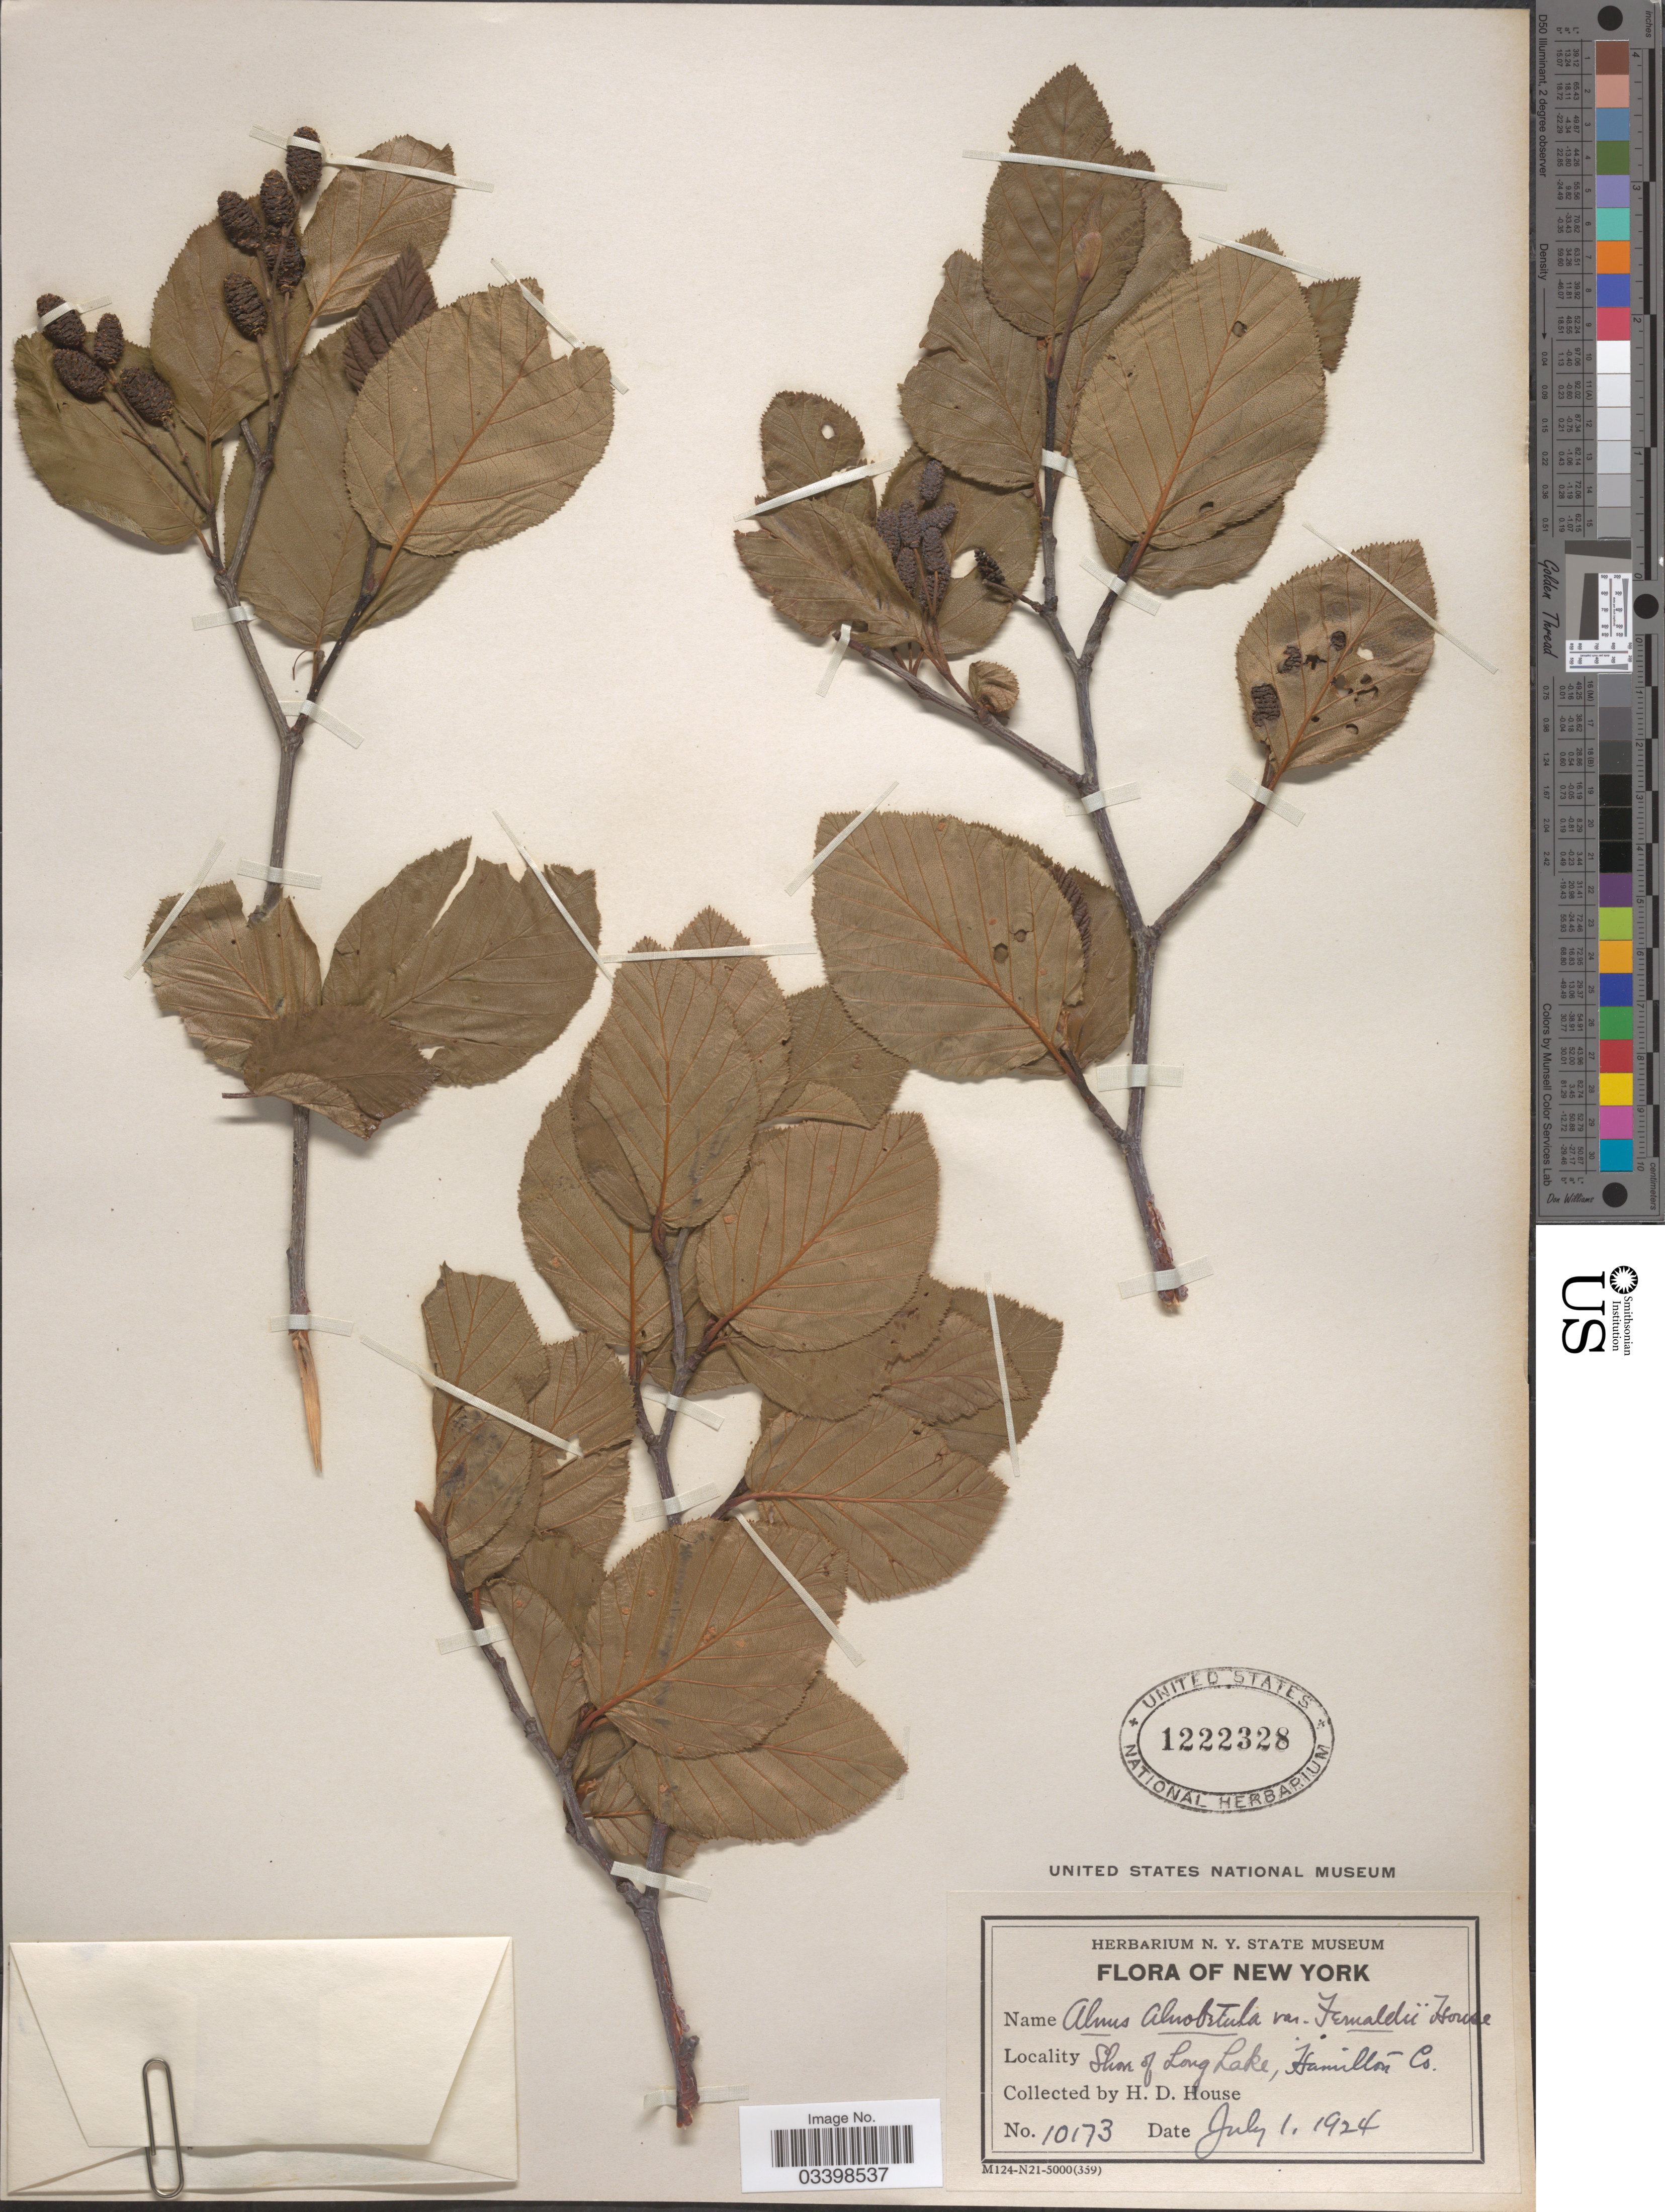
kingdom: Plantae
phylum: Tracheophyta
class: Magnoliopsida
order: Fagales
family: Betulaceae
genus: Alnus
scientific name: Alnus viridis subsp. crispa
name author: (Aiton) Turrill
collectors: H. D. House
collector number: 10173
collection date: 1924-07-01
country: United States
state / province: New York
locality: Shore of Long Lake, Hamilton Co.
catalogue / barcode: US 1222328